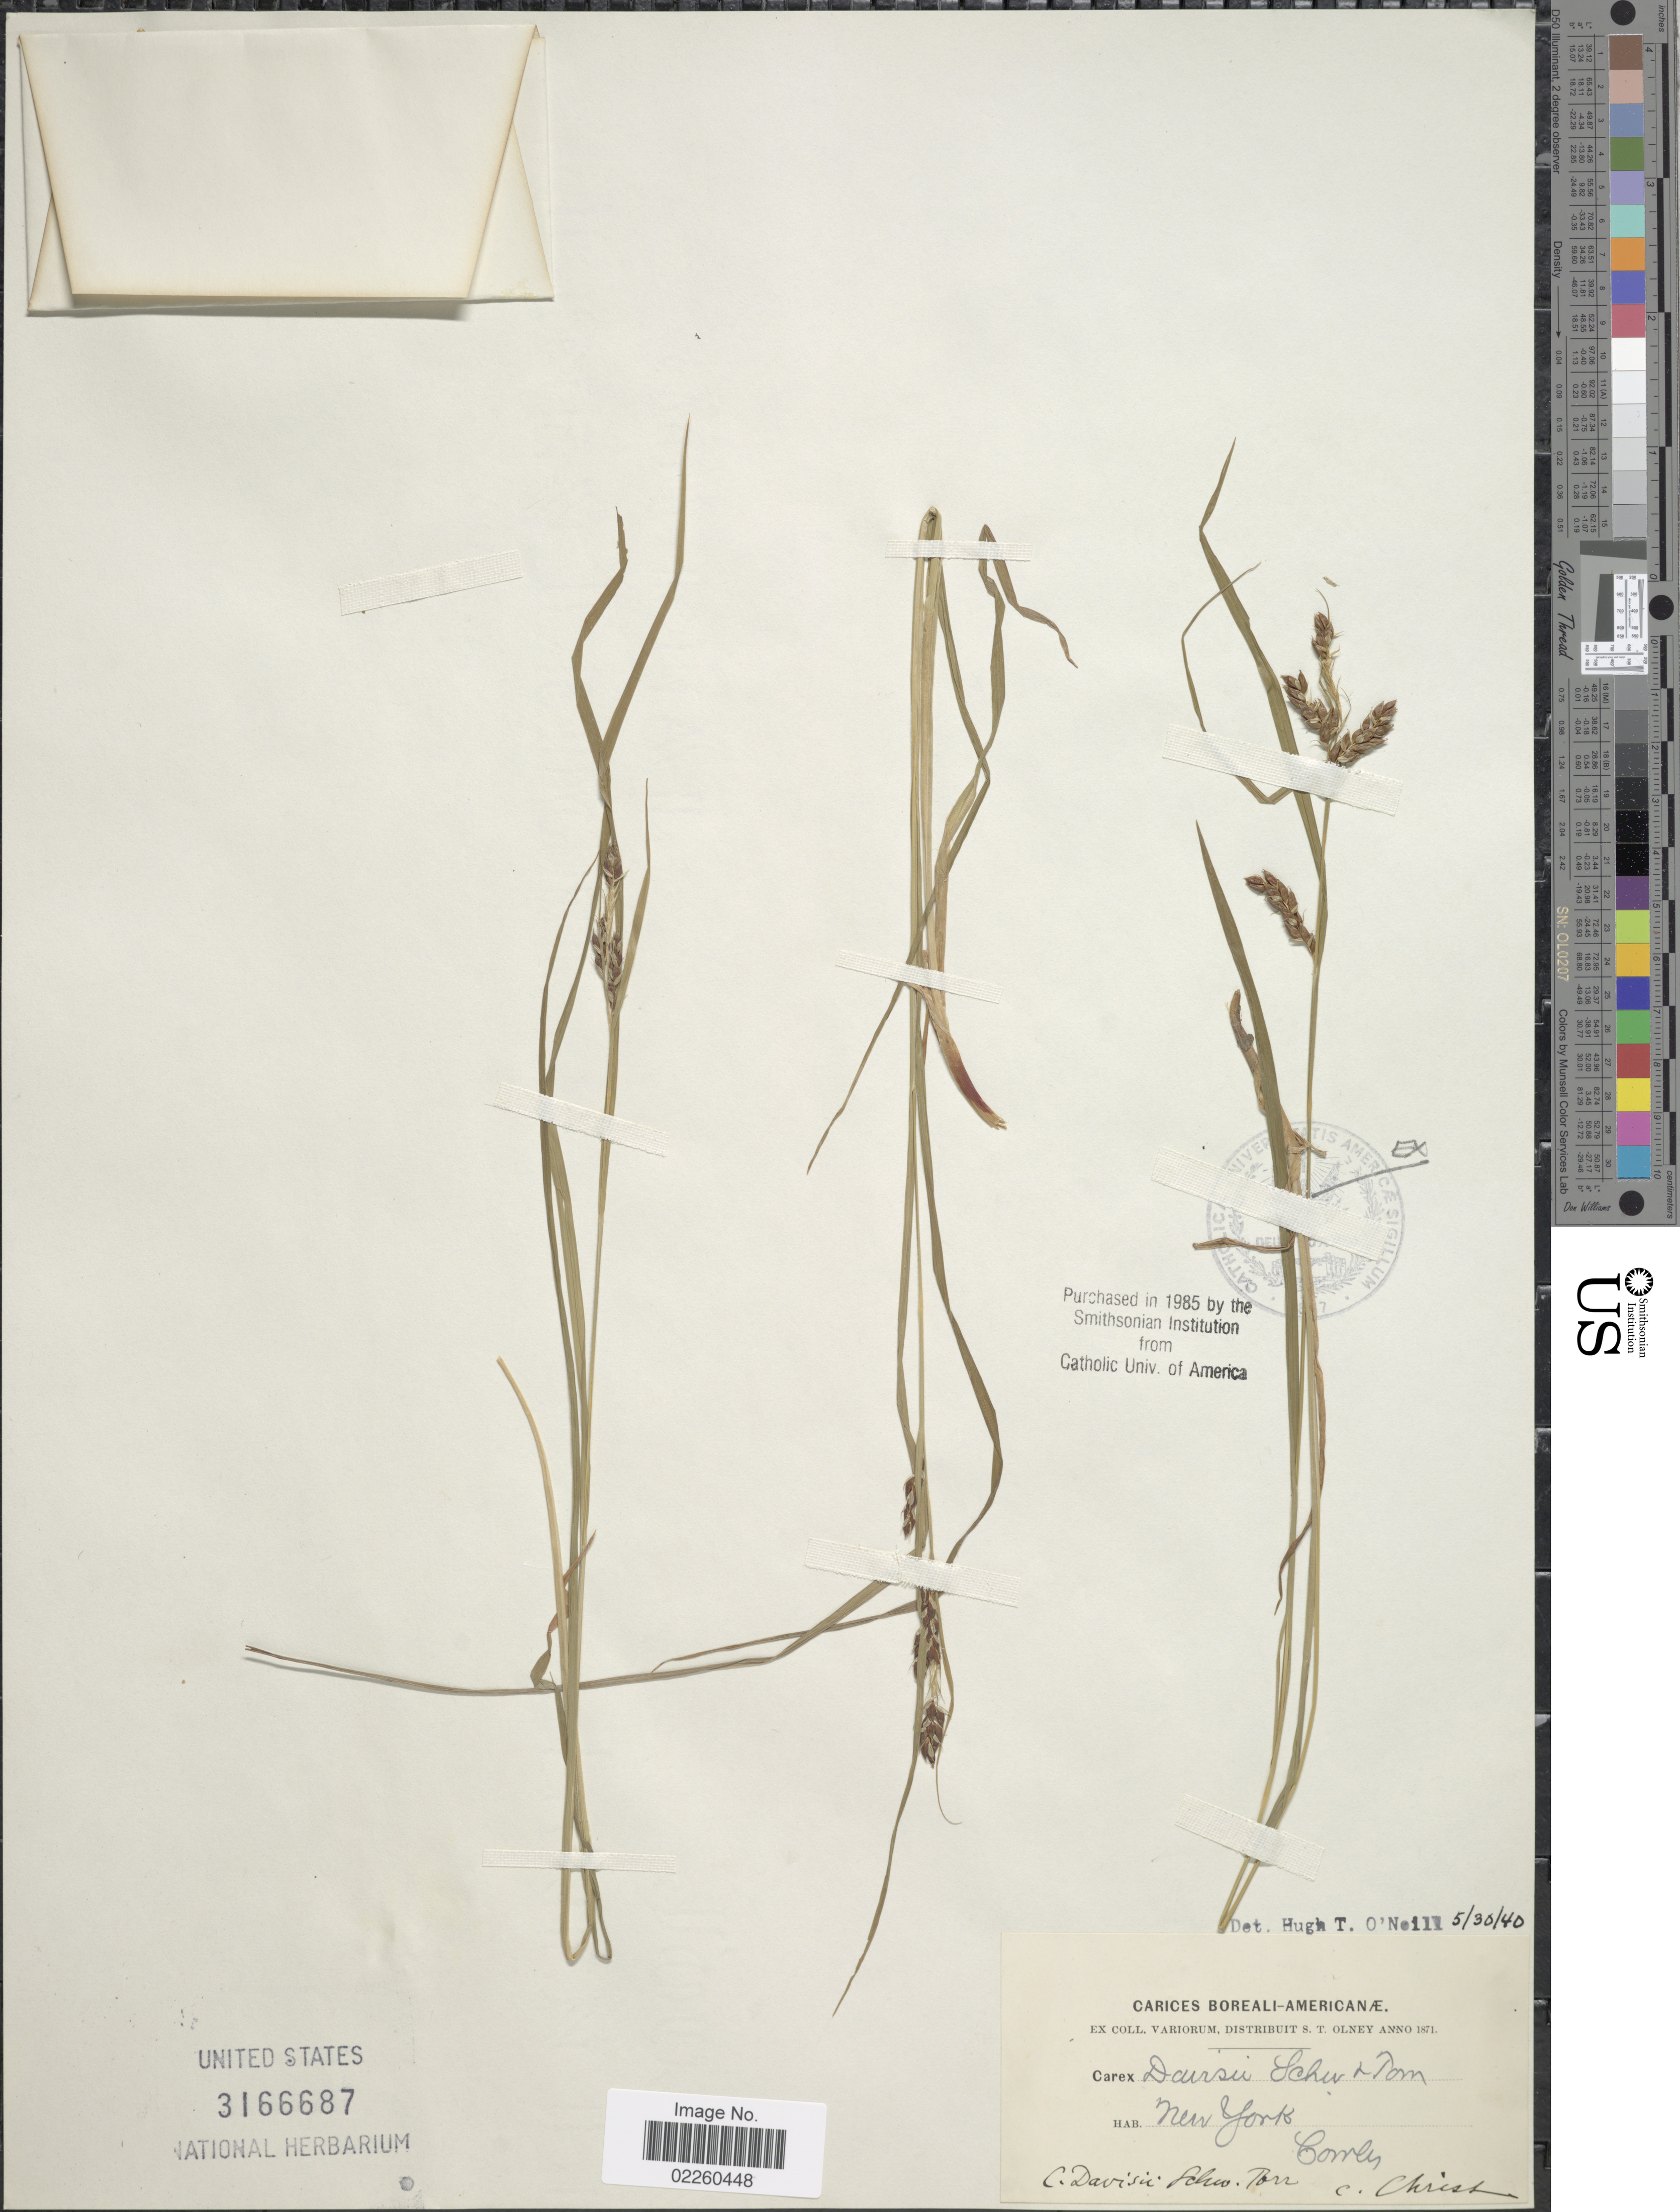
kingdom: Plantae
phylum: Tracheophyta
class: Liliopsida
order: Poales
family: Cyperaceae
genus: Carex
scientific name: Carex davisii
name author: Schwein. & Torr.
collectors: -. Cowles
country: United States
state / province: New York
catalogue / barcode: US 3166687